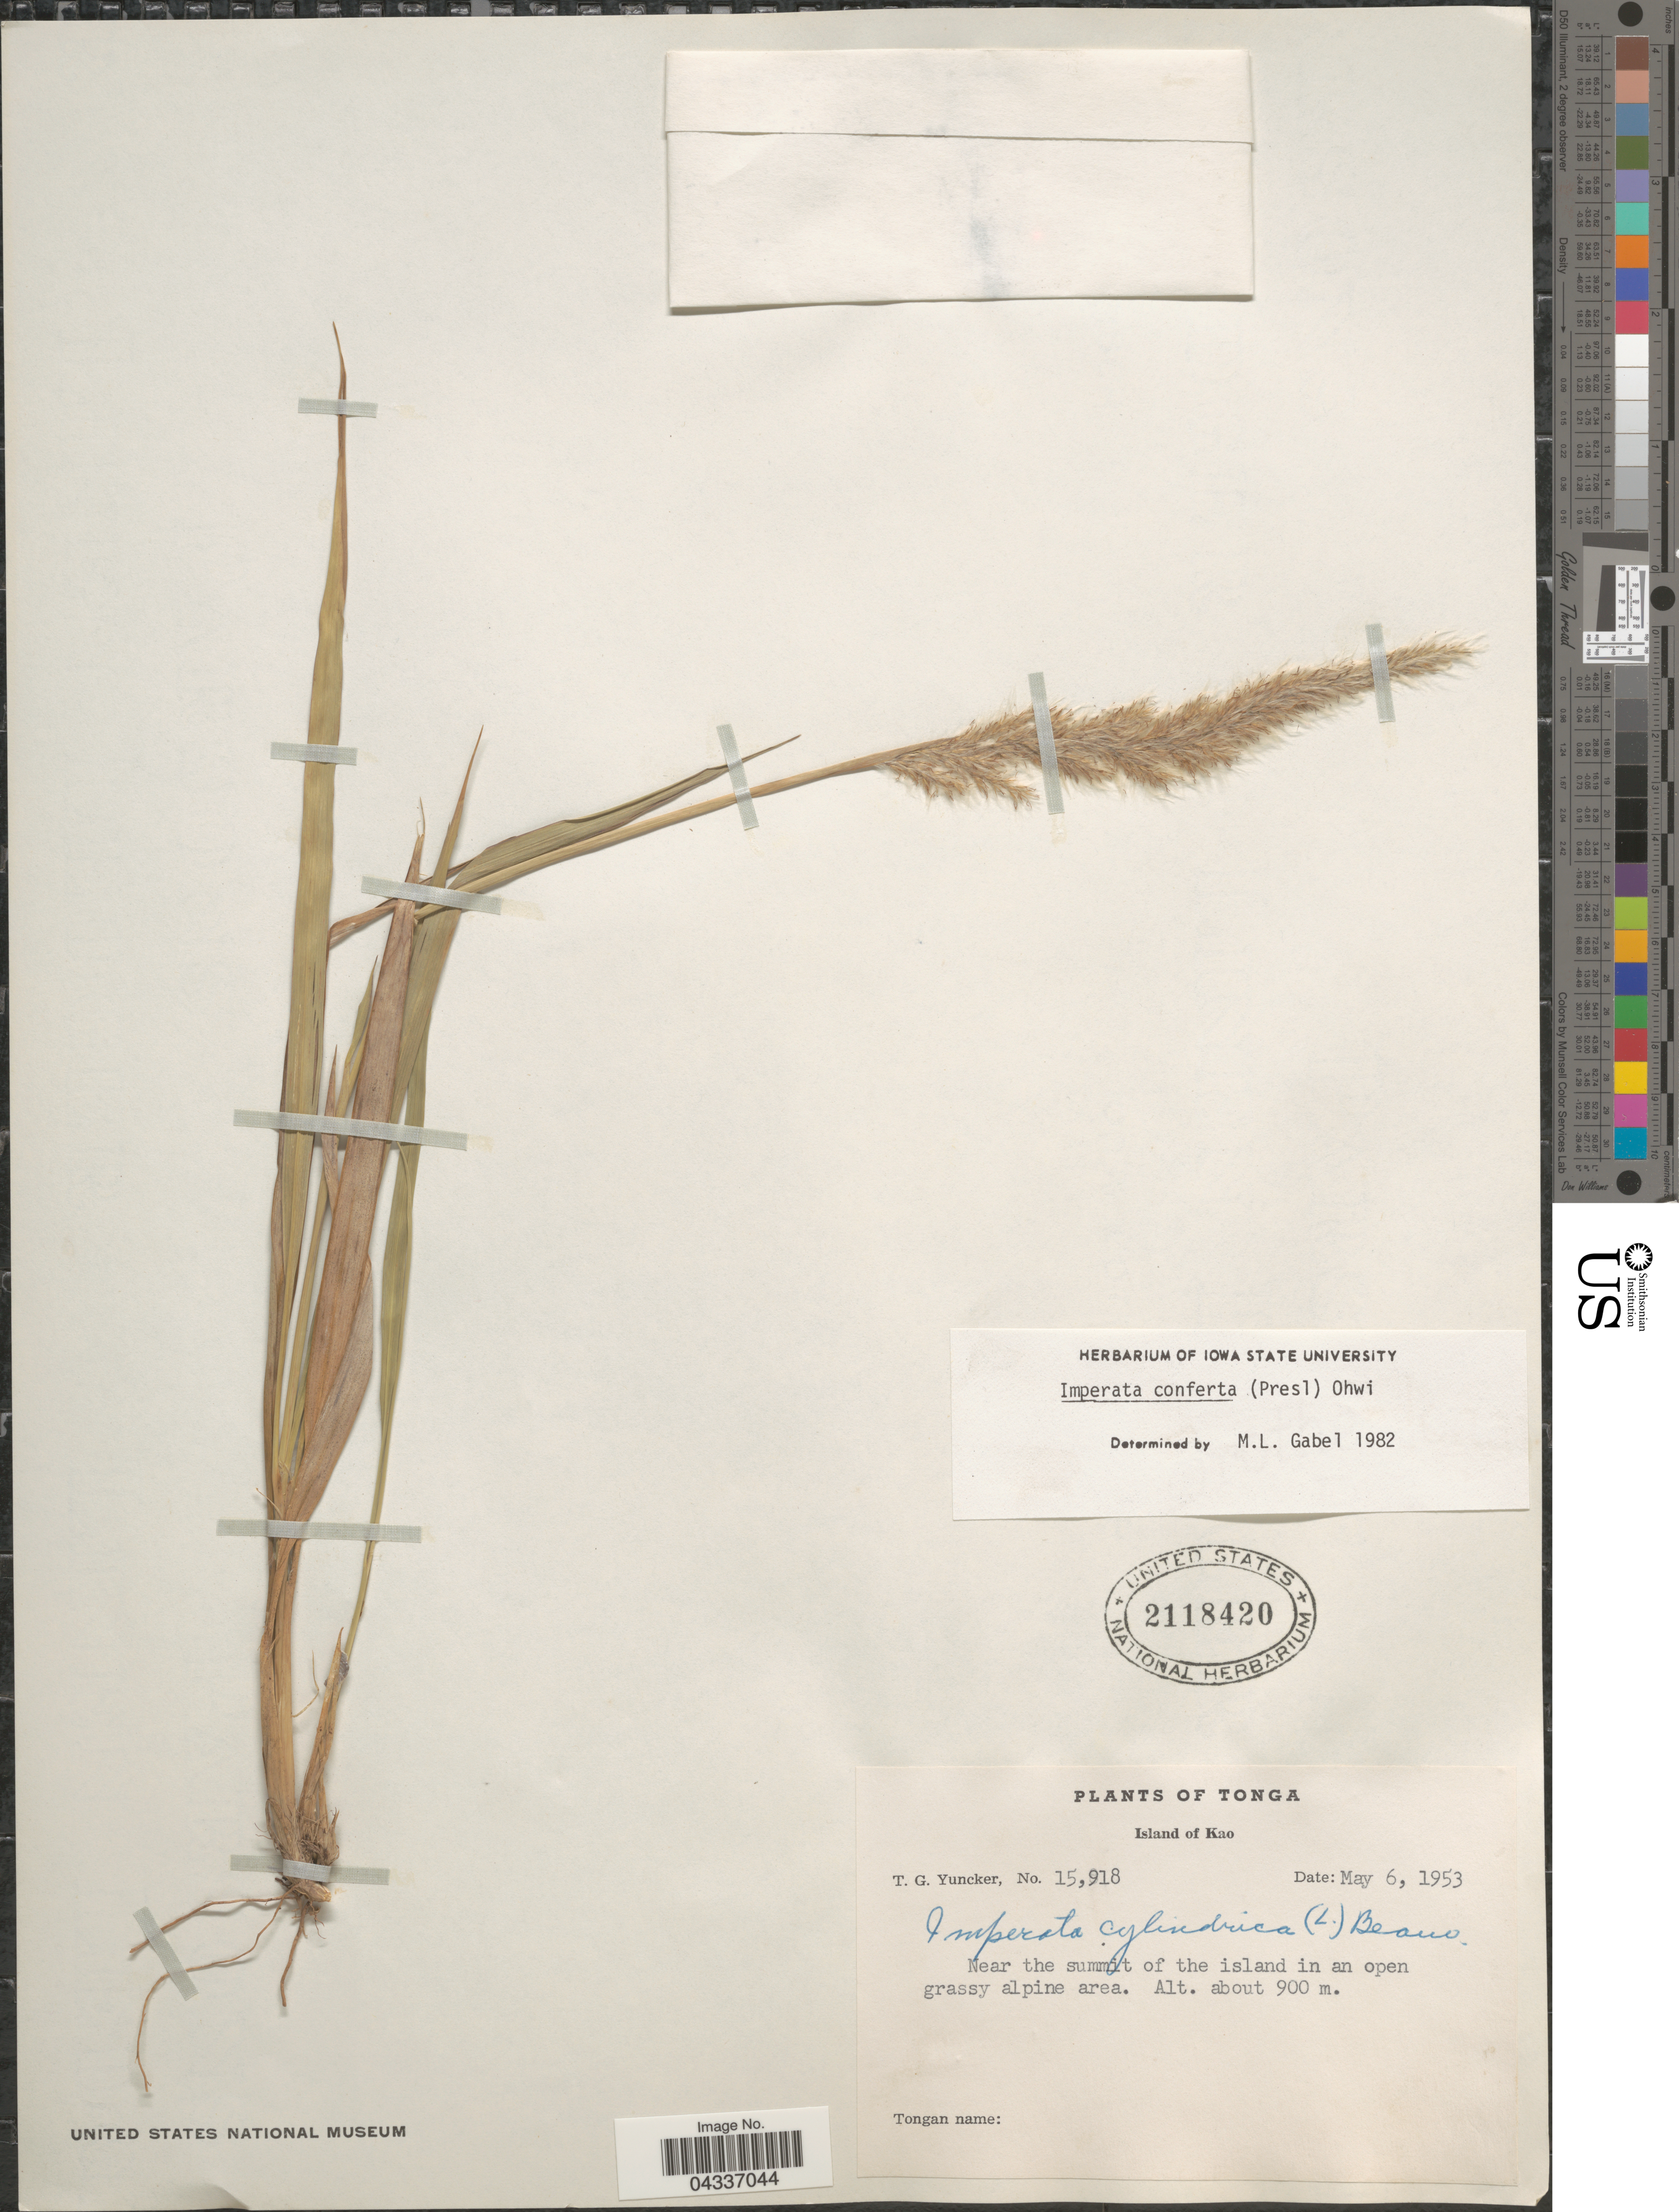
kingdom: Plantae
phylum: Tracheophyta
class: Liliopsida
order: Poales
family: Poaceae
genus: Imperata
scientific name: Imperata cylindrica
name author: (L.) P. Beauv.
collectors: T. G. Yuncker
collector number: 15918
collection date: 1953-05-06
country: Tonga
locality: Island of Kao. Near the summit of the island in an open grassy alpine area.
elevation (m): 900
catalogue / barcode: US 2118420